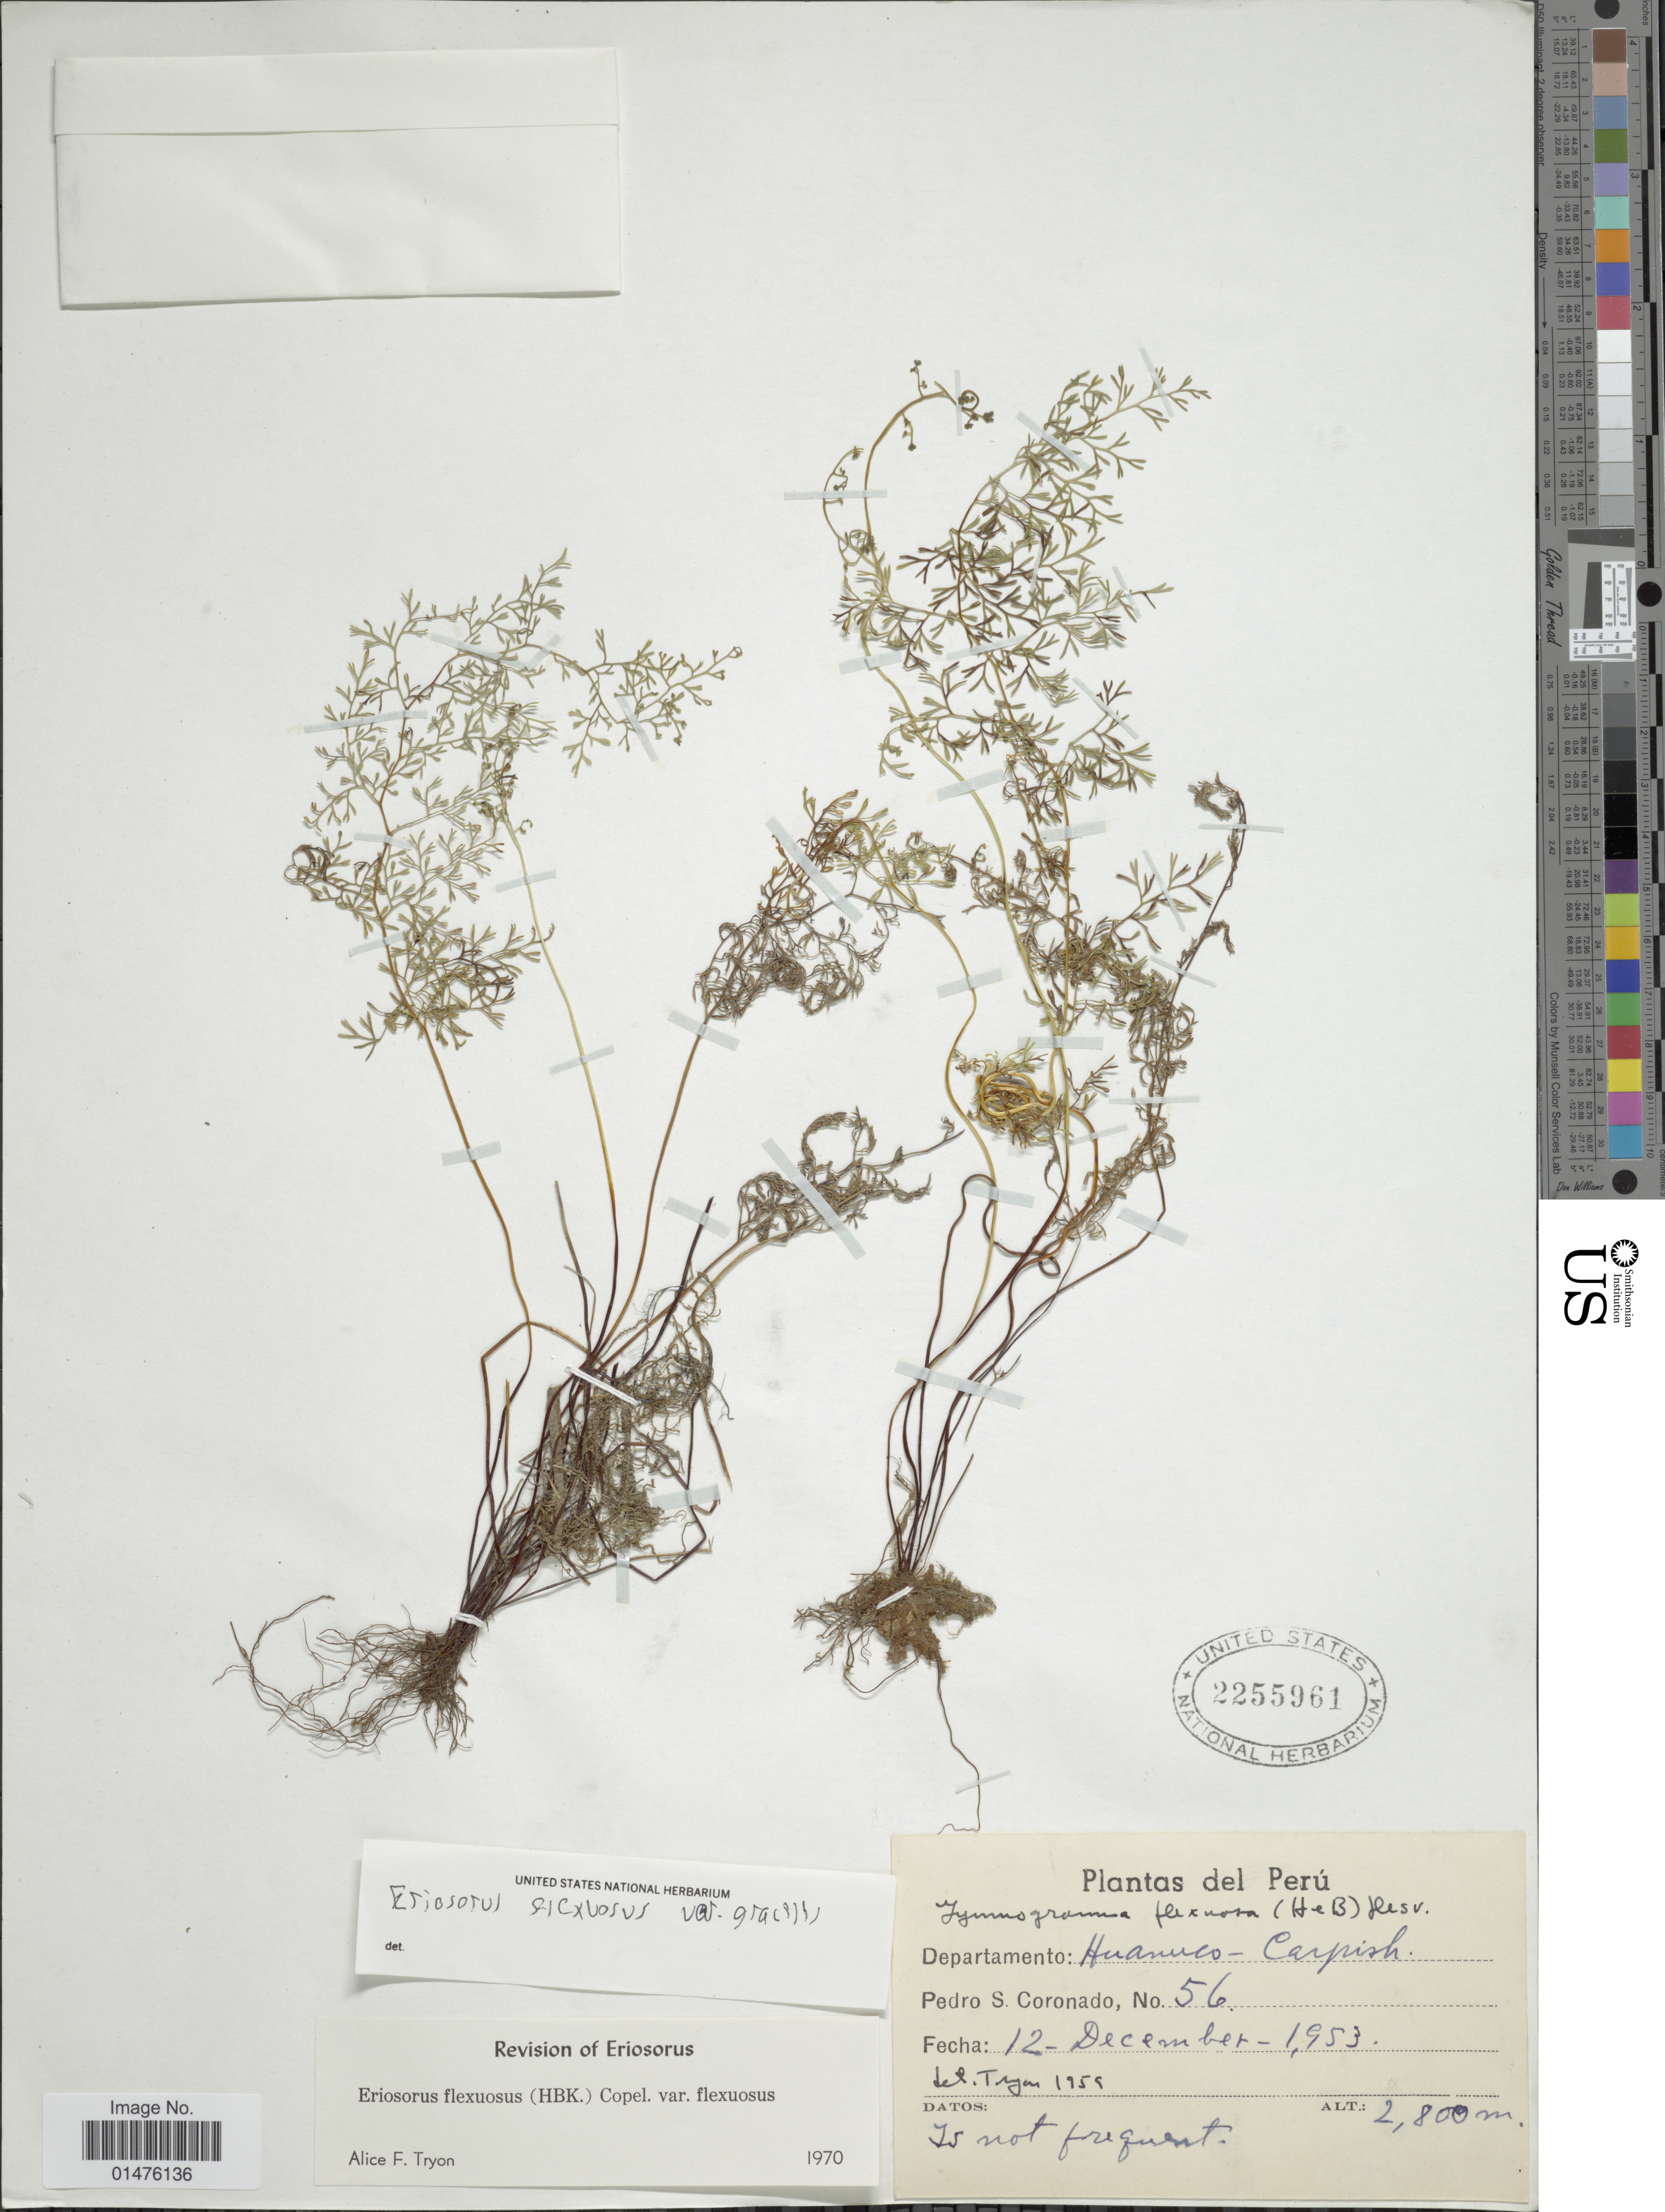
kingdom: Plantae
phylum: Tracheophyta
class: Polypodiopsida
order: Polypodiales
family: Pteridaceae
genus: Jamesonia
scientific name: Jamesonia flexuosa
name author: (Humb. & Bonpl.) Christenh.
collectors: P. Coronado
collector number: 56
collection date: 1953-12-12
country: Peru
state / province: Huánuco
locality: Departamento Carpish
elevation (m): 2800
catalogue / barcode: US 2255961